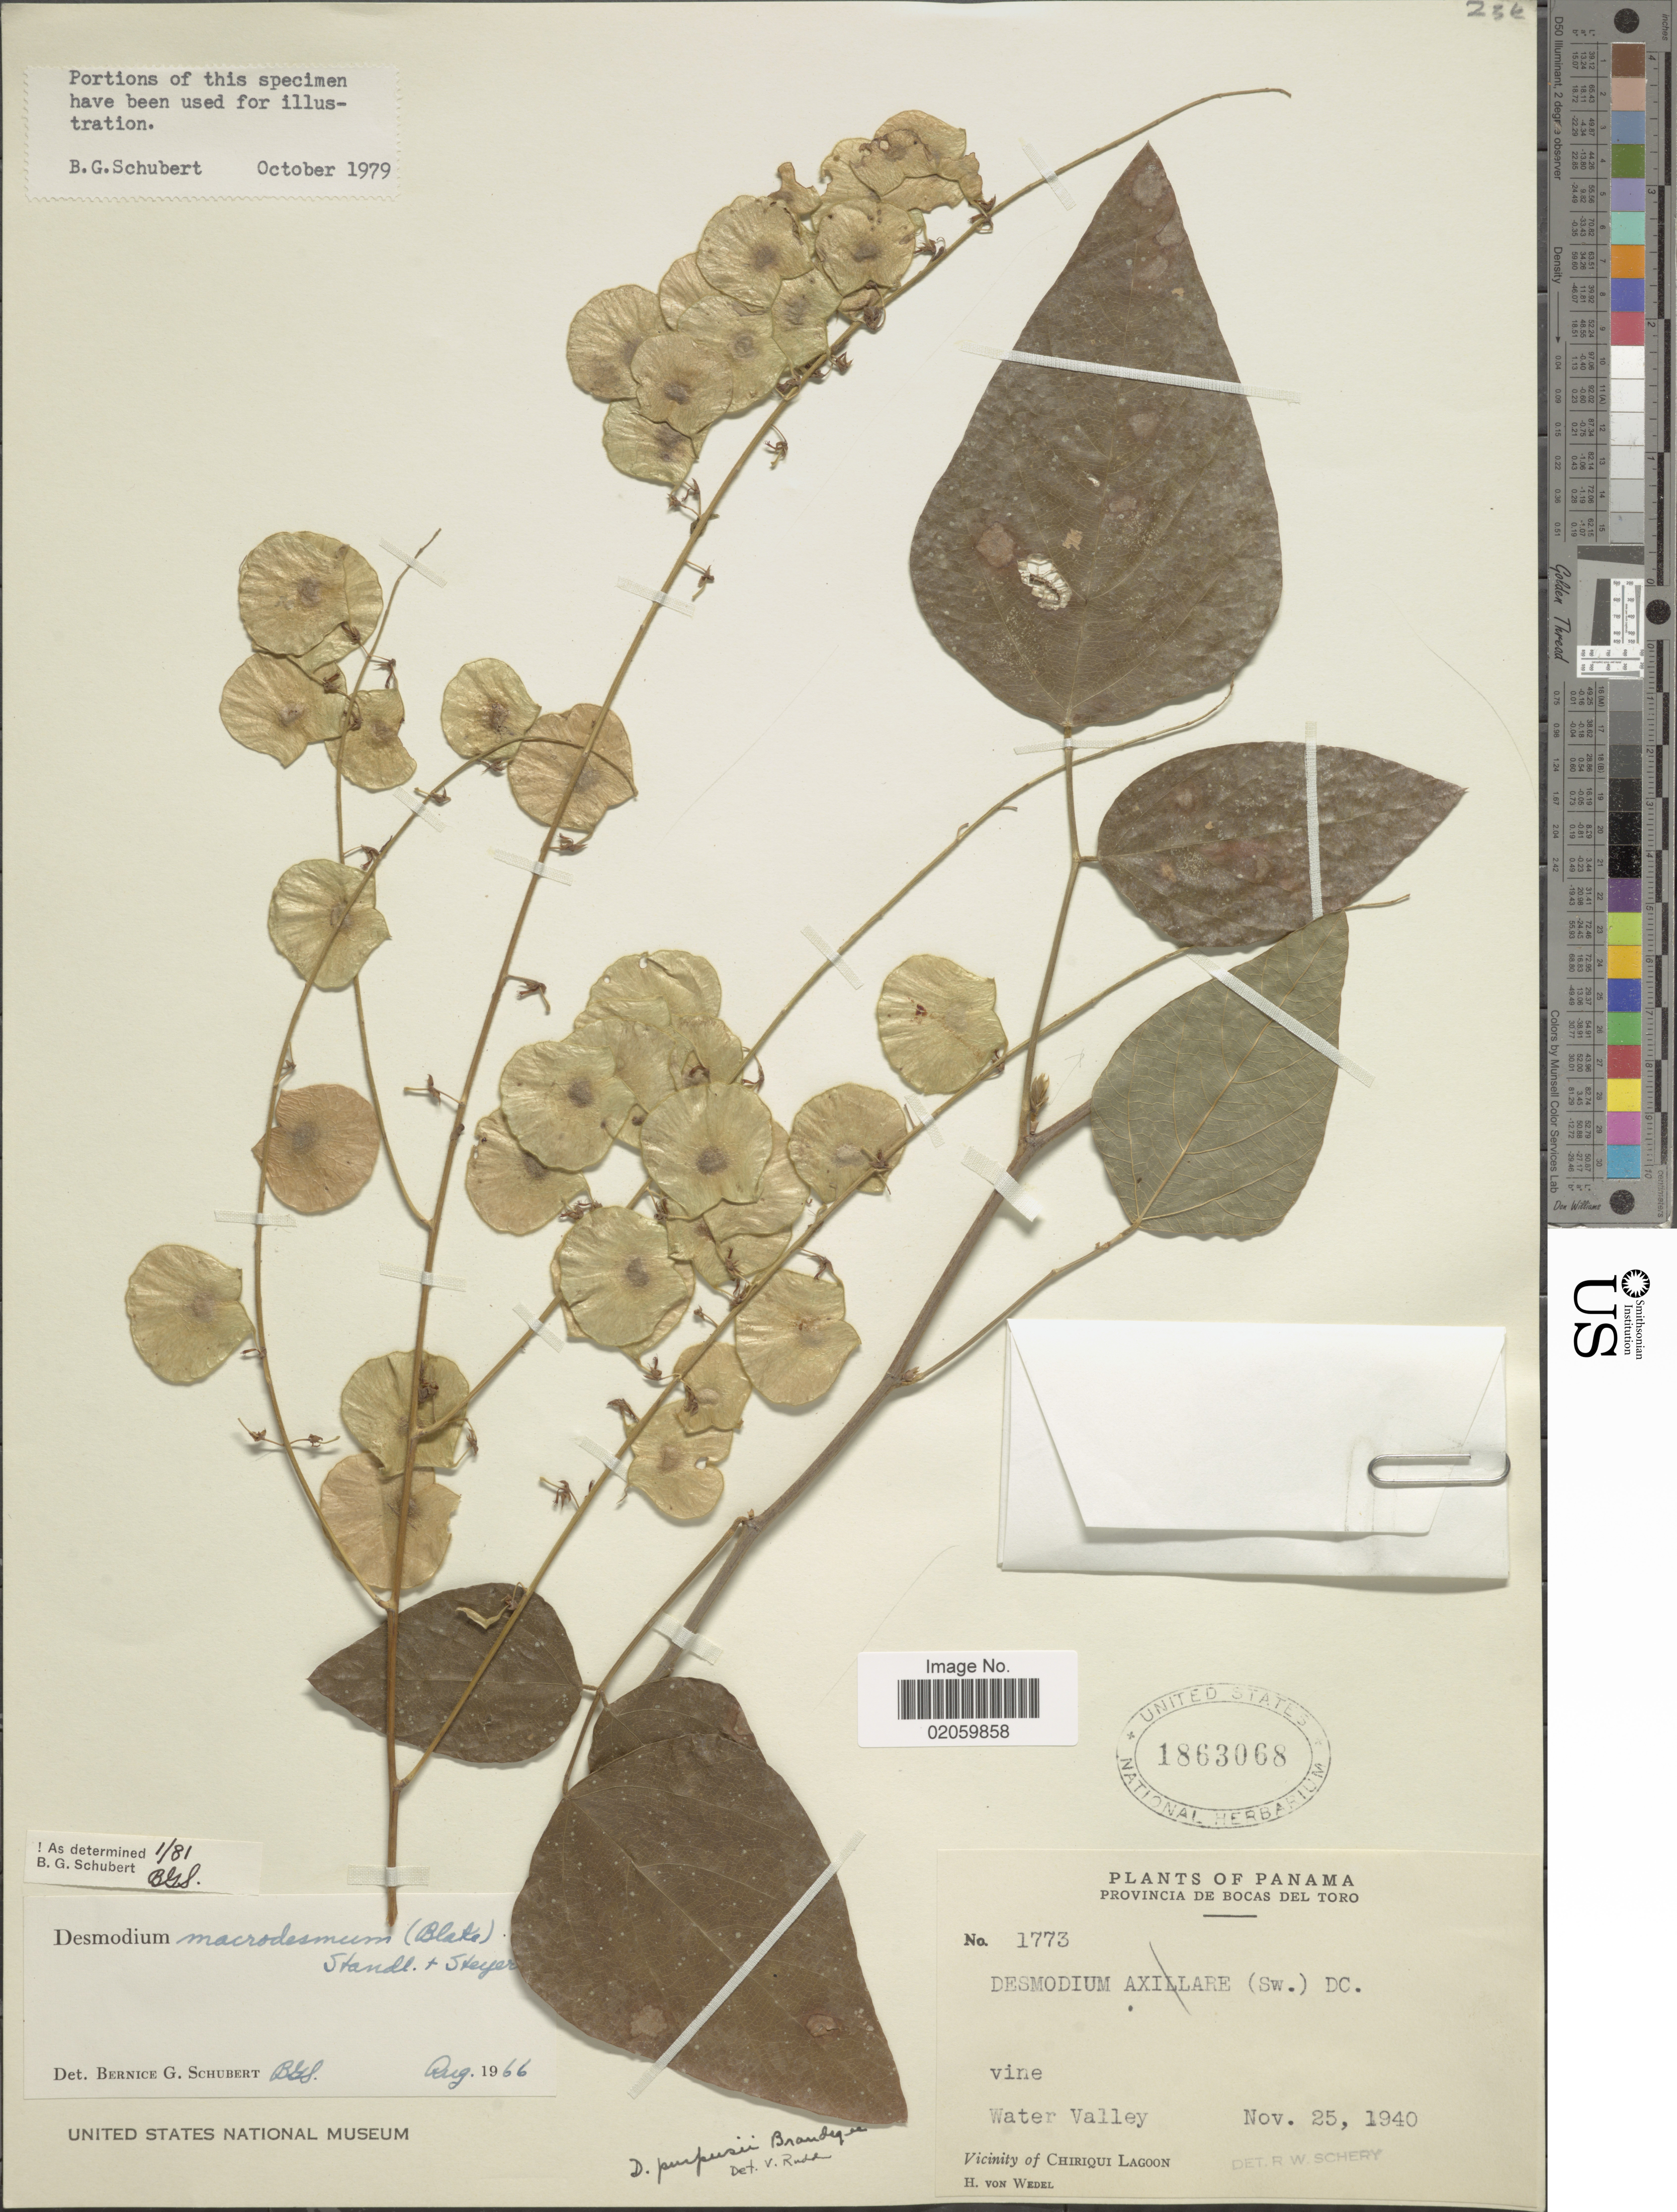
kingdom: Plantae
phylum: Tracheophyta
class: Magnoliopsida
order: Fabales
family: Fabaceae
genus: Desmodium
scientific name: Desmodium macrodesmum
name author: (S.F. Blake) Standl. & Steyerm.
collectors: H. von Wedel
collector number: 1773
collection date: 1940-11-25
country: Panama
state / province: Bocas del Toro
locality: Water Valley, Vicinity of Chirqui Lagoon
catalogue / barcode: US 1863068